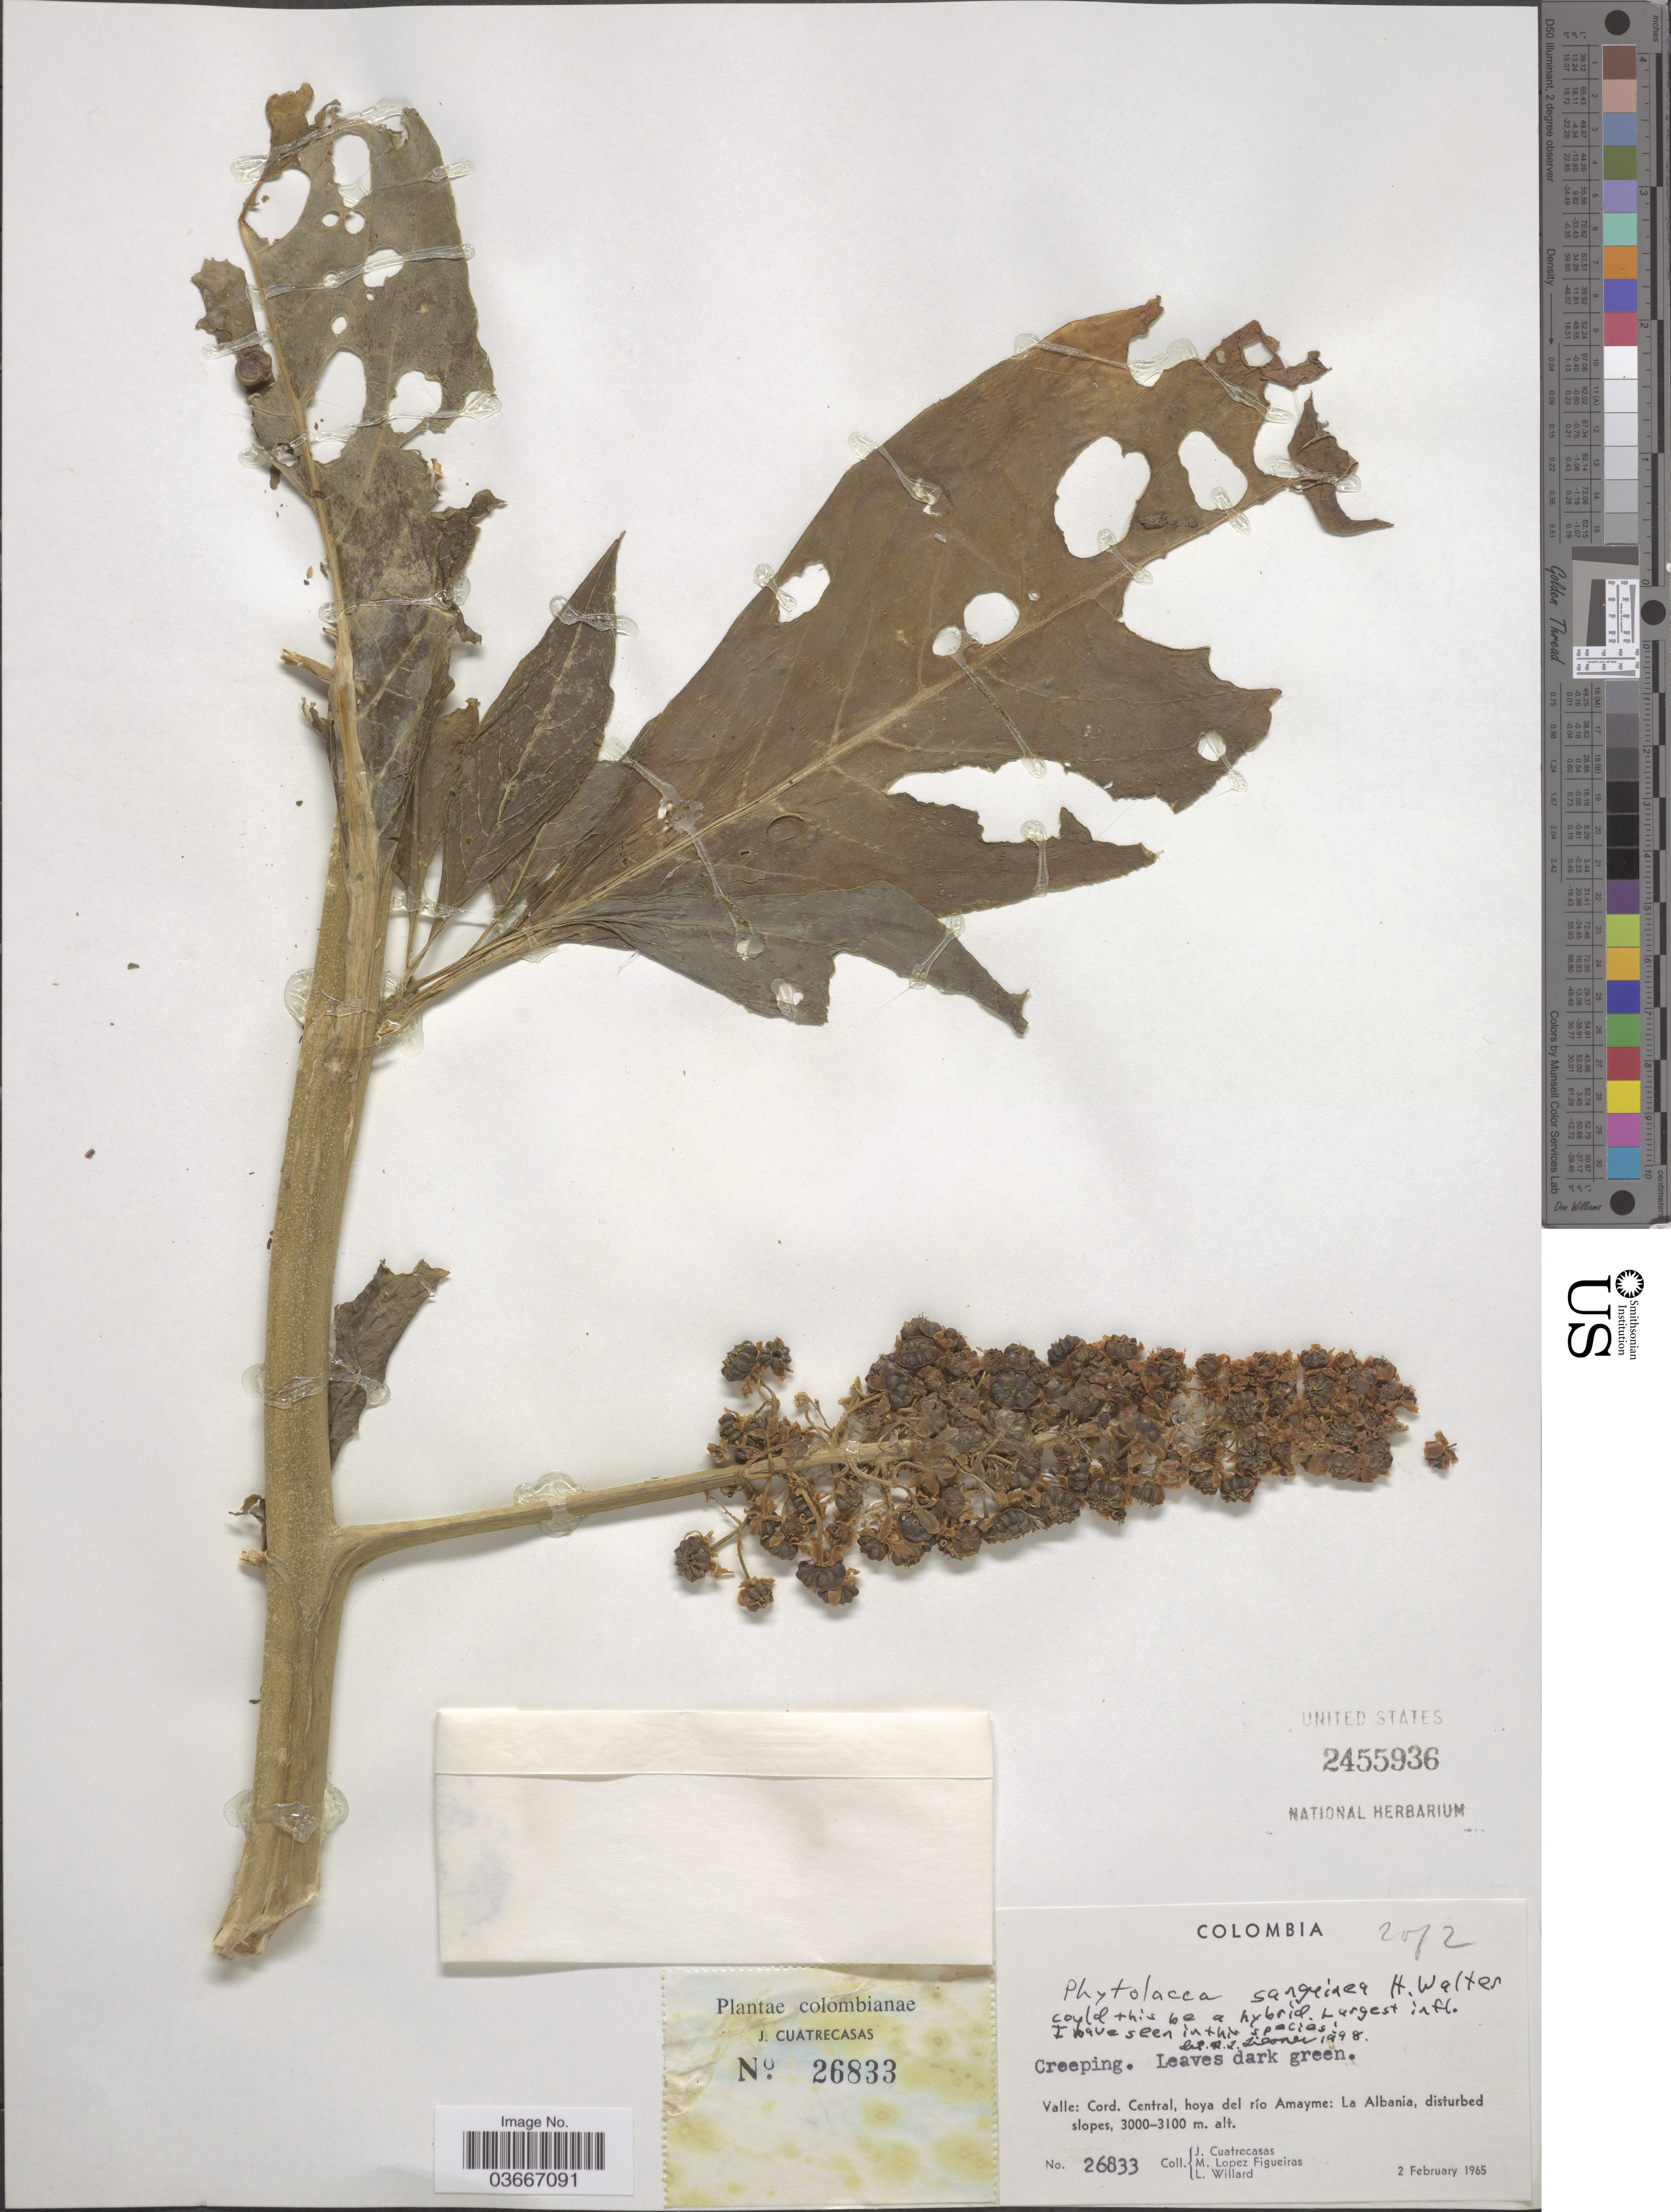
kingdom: Plantae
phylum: Tracheophyta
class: Magnoliopsida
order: Caryophyllales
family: Phytolaccaceae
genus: Phytolacca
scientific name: Phytolacca sanguinea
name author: H. Walter in Engl.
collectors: J. Cuatrecasas, M. López Figueiras & L. Willard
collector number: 26833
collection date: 1965-02-02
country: Colombia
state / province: Valle del Cauca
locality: Valle: Cord. Central, hoya de río Amayme: La Albania.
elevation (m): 3000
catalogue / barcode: US 2455936